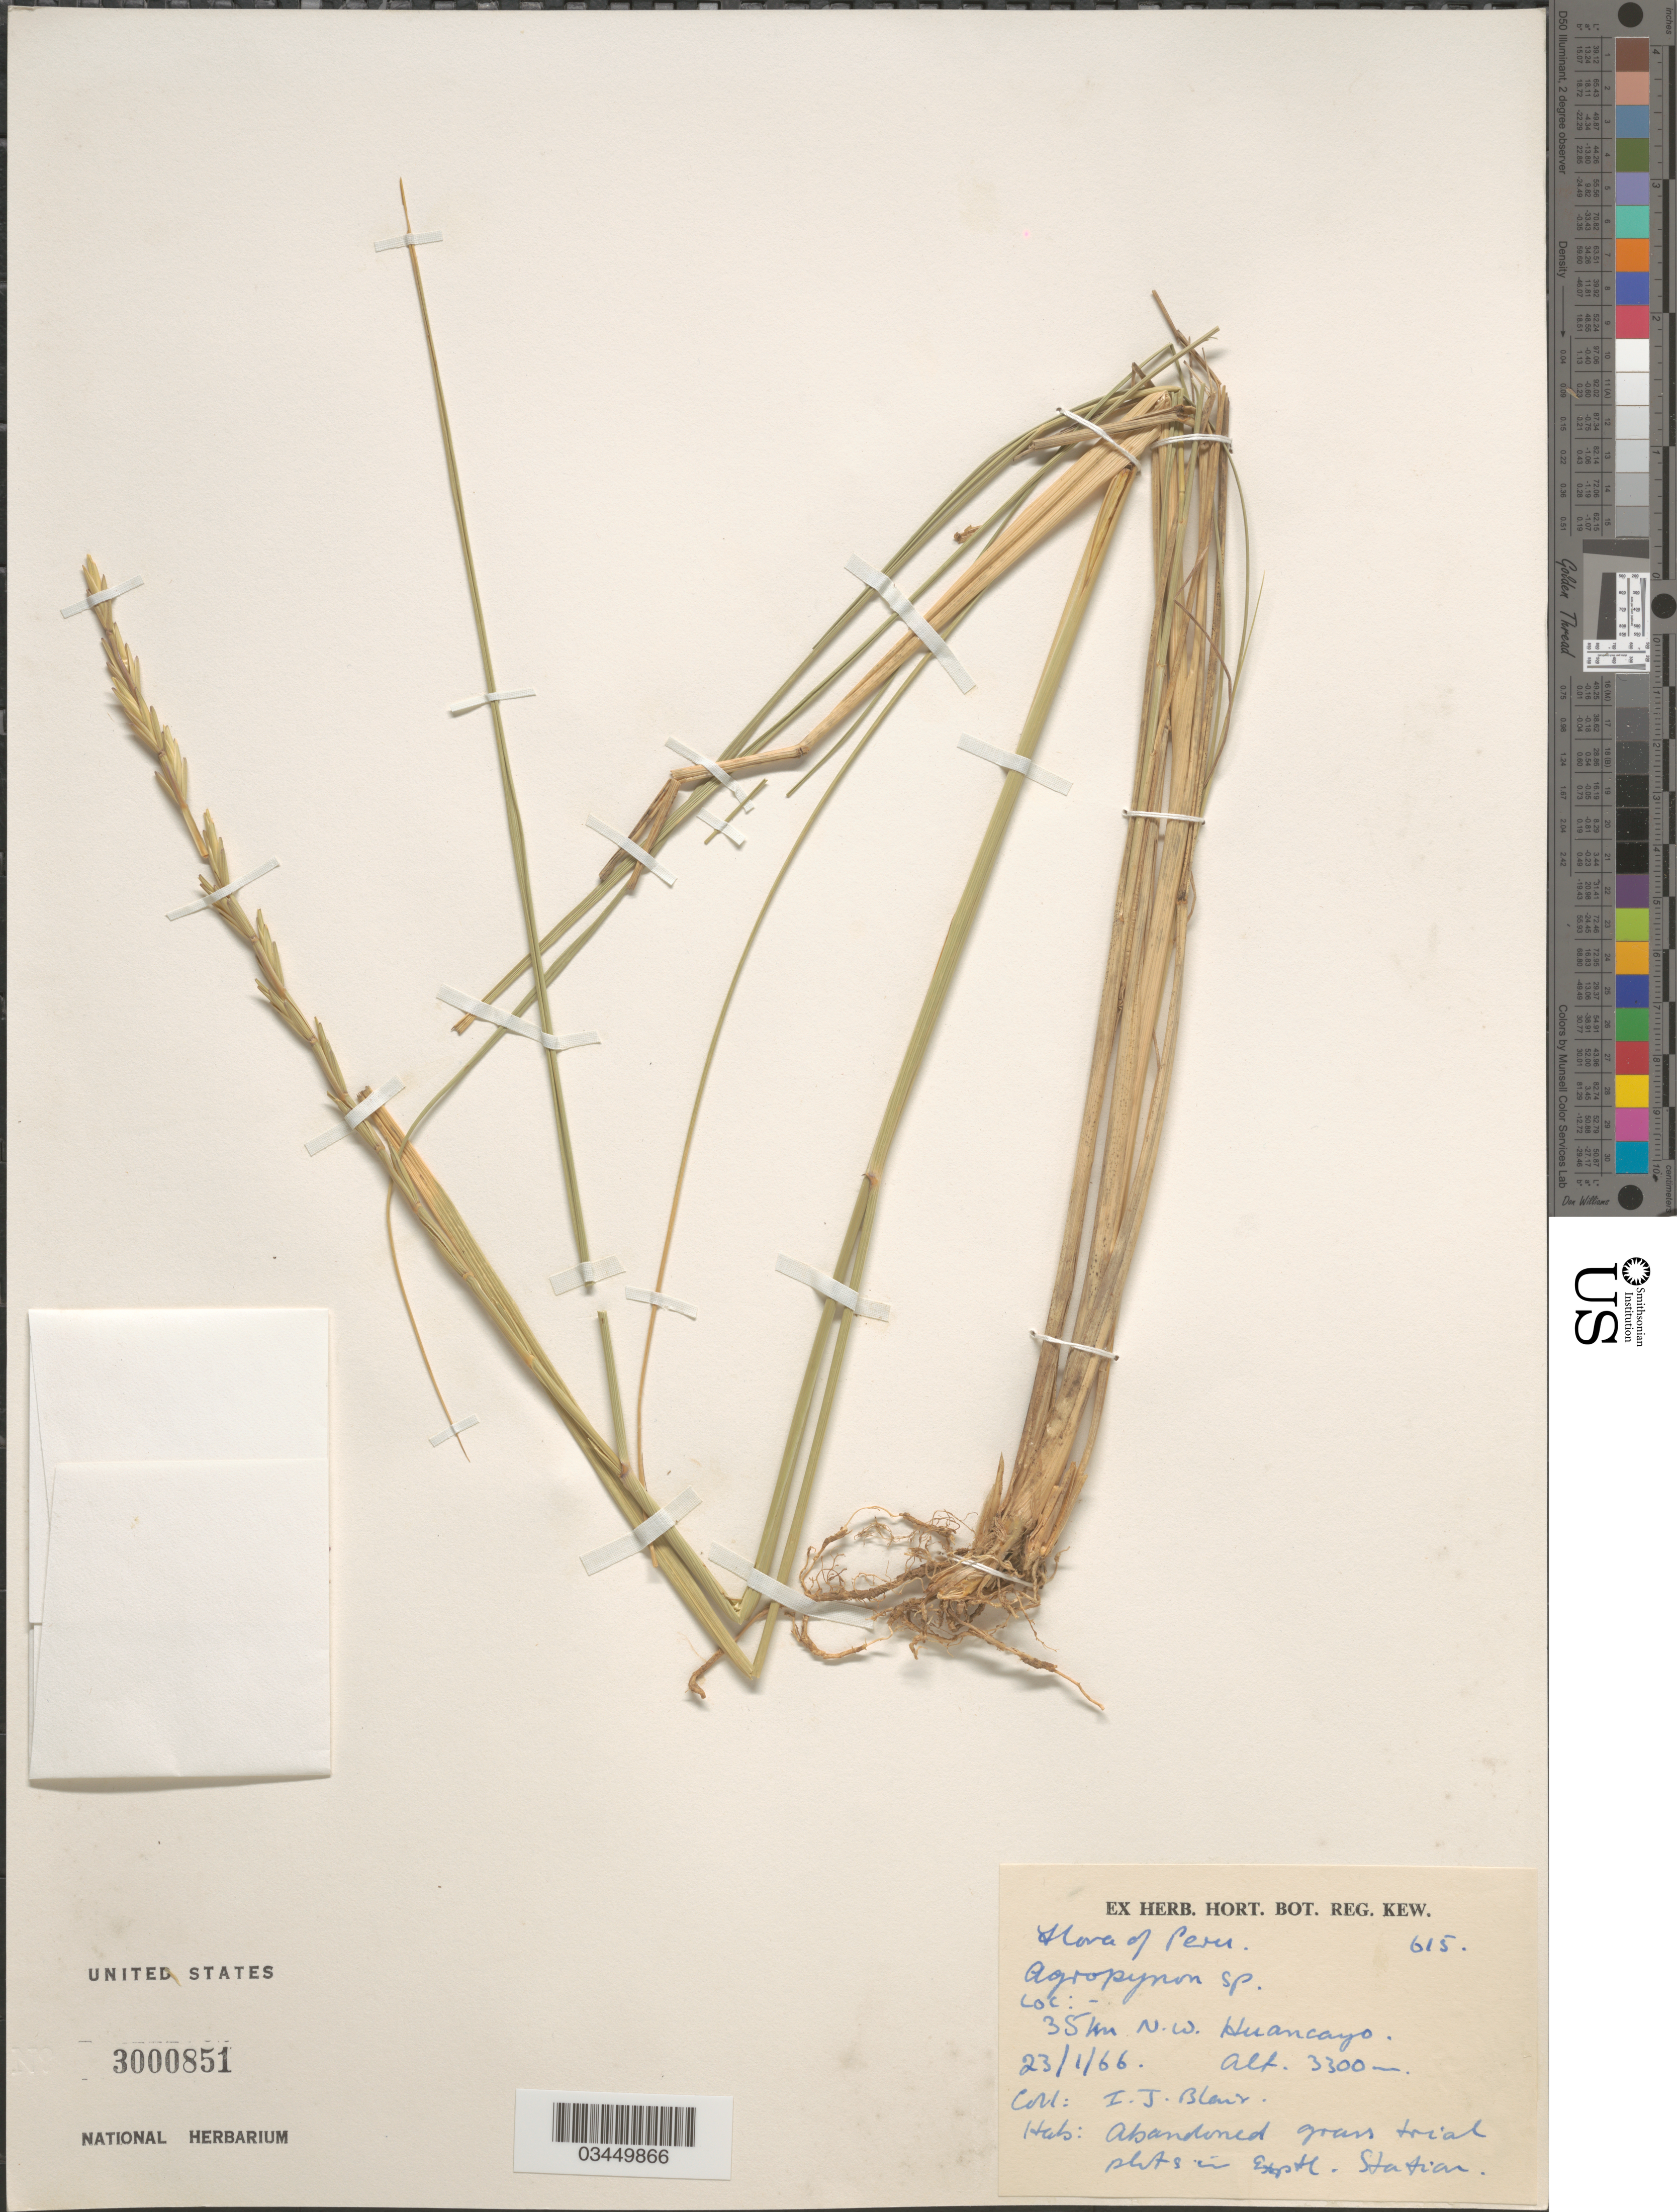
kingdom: Plantae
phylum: Tracheophyta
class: Liliopsida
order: Poales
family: Poaceae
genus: Elymus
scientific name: Elymus sp.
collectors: I. Blair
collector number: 615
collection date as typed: Transcribed d/m/y: 23/1/66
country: Peru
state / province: Junín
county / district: Huancayo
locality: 35 km NW Huancayo.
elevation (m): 3300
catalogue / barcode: US 3000851